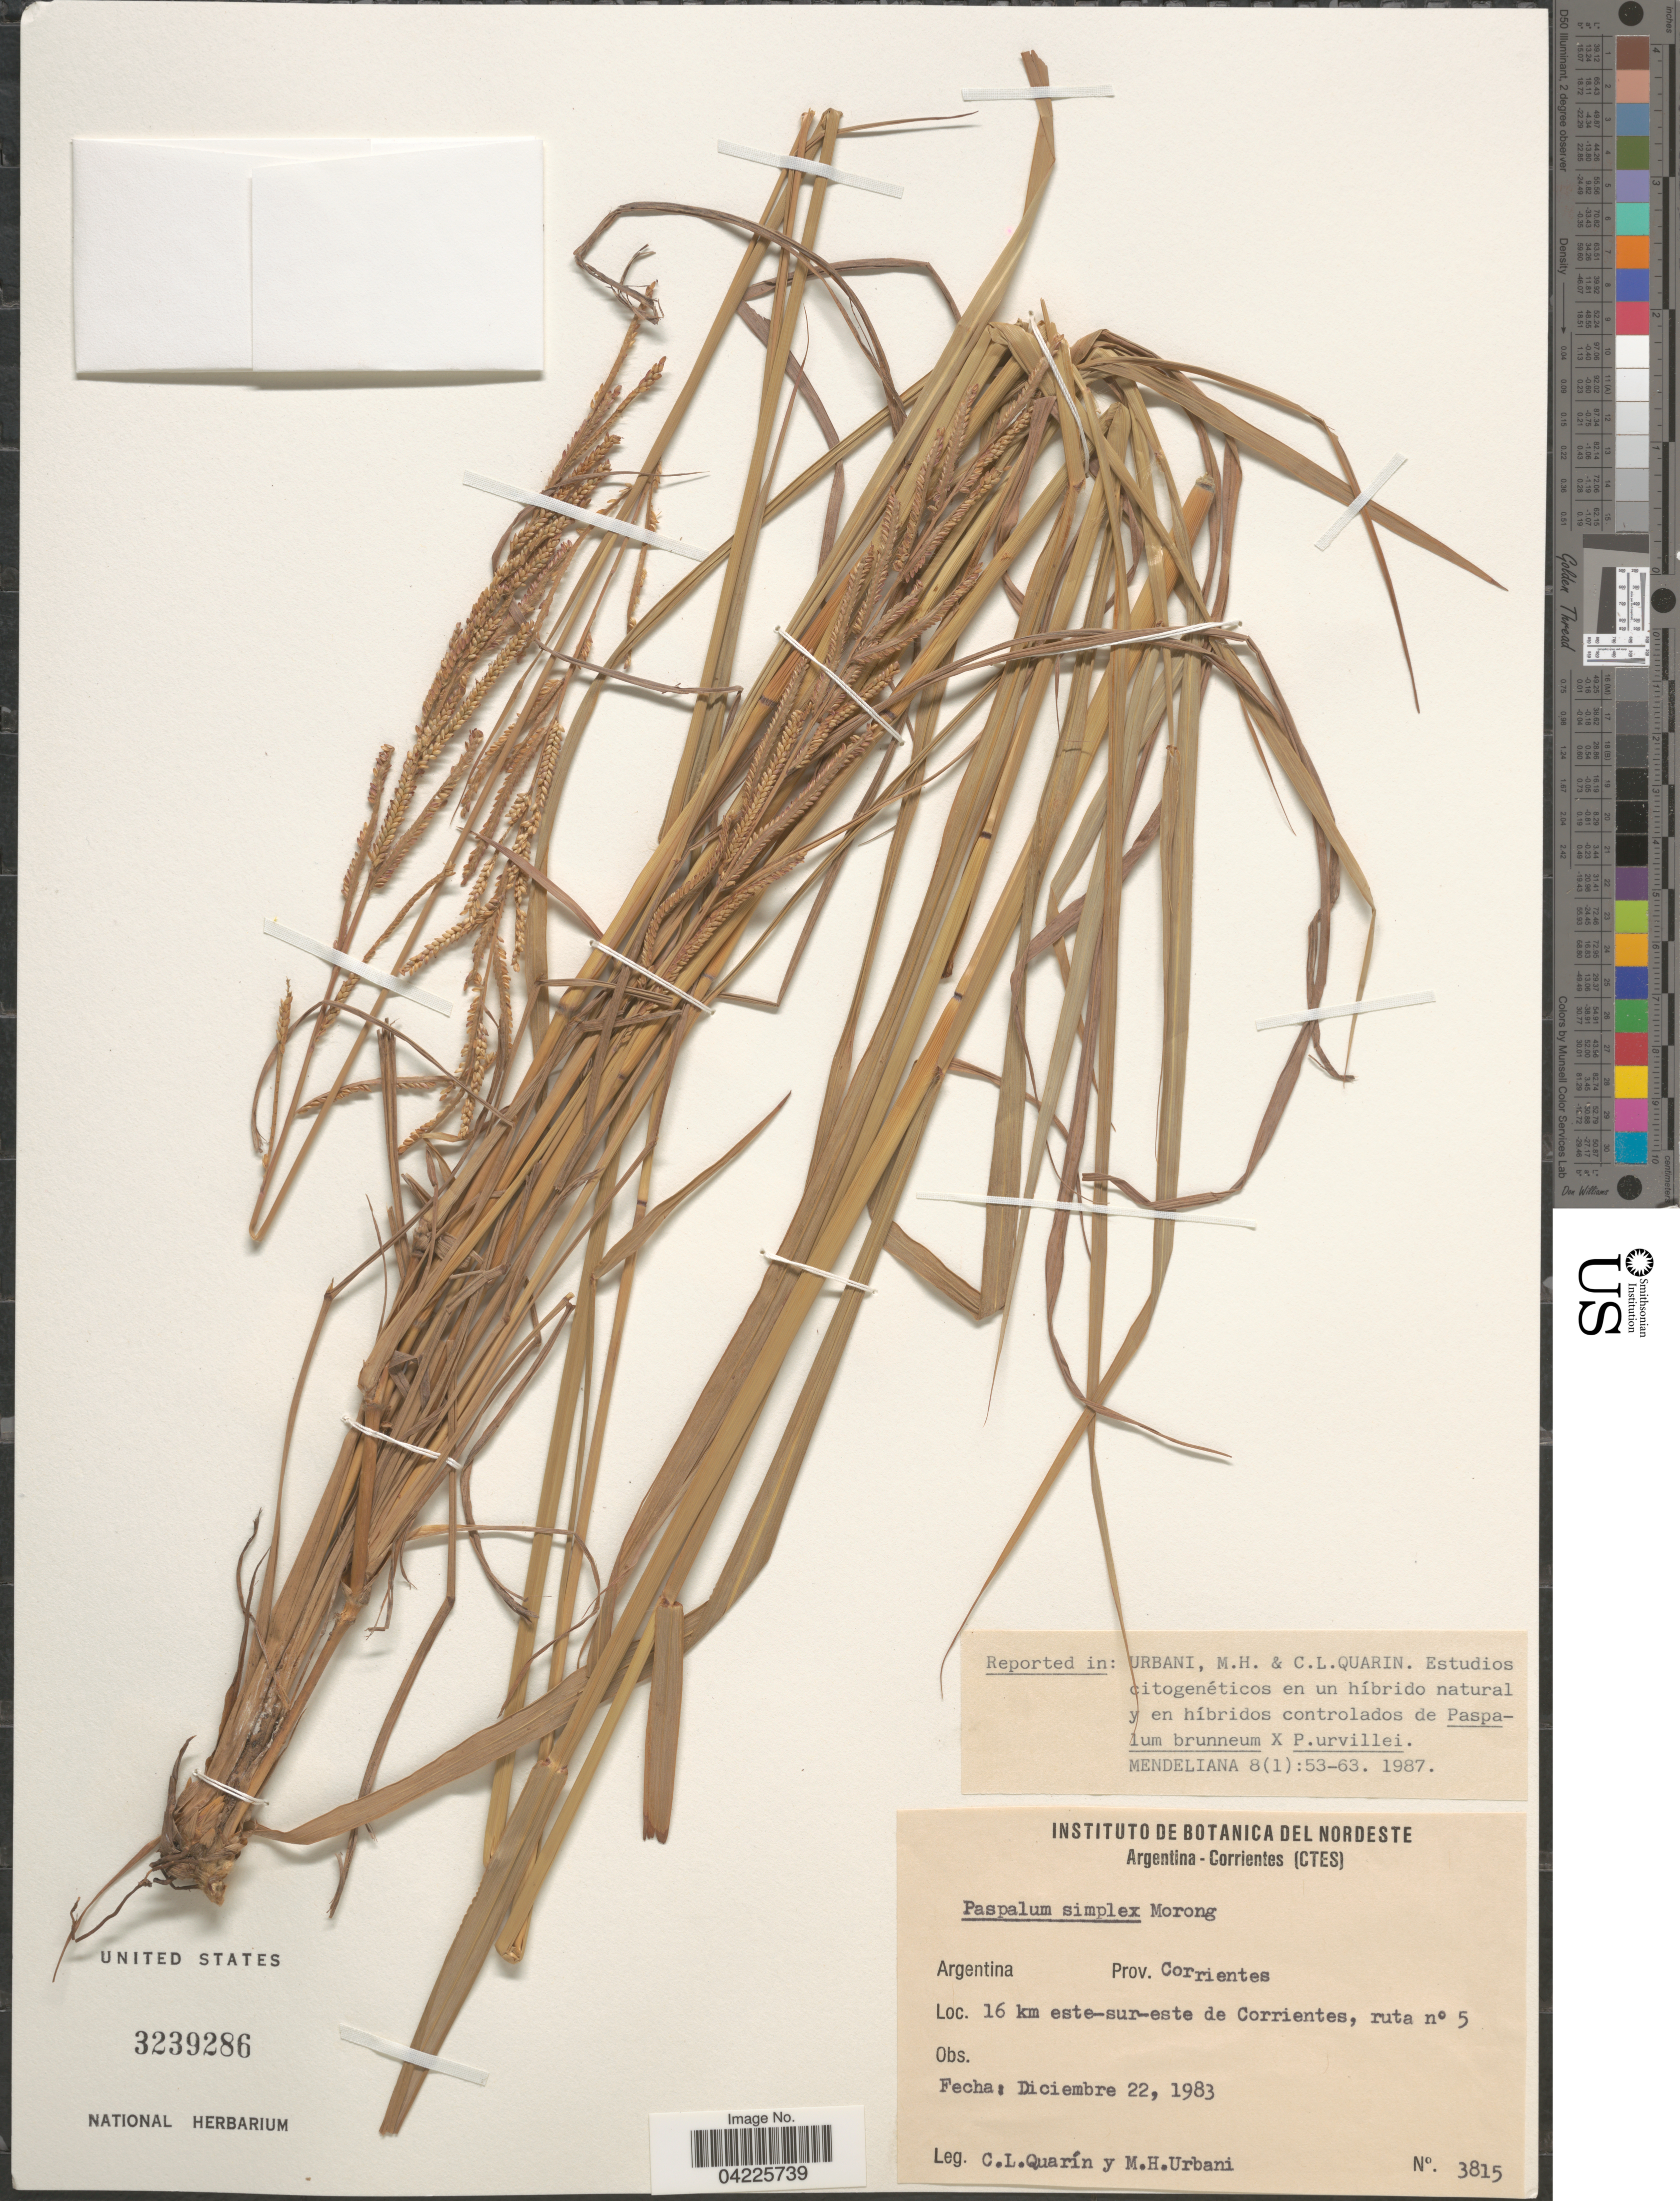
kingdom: Plantae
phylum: Tracheophyta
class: Liliopsida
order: Poales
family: Poaceae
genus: Paspalum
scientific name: Paspalum simplex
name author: Morong in Morong & Britton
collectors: C. Quarin & M. Urbani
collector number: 3815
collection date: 1983-12-22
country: Argentina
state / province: Corrientes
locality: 16 km este-sur-este de Corrientes, ruta n° 5.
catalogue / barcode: US 3239286